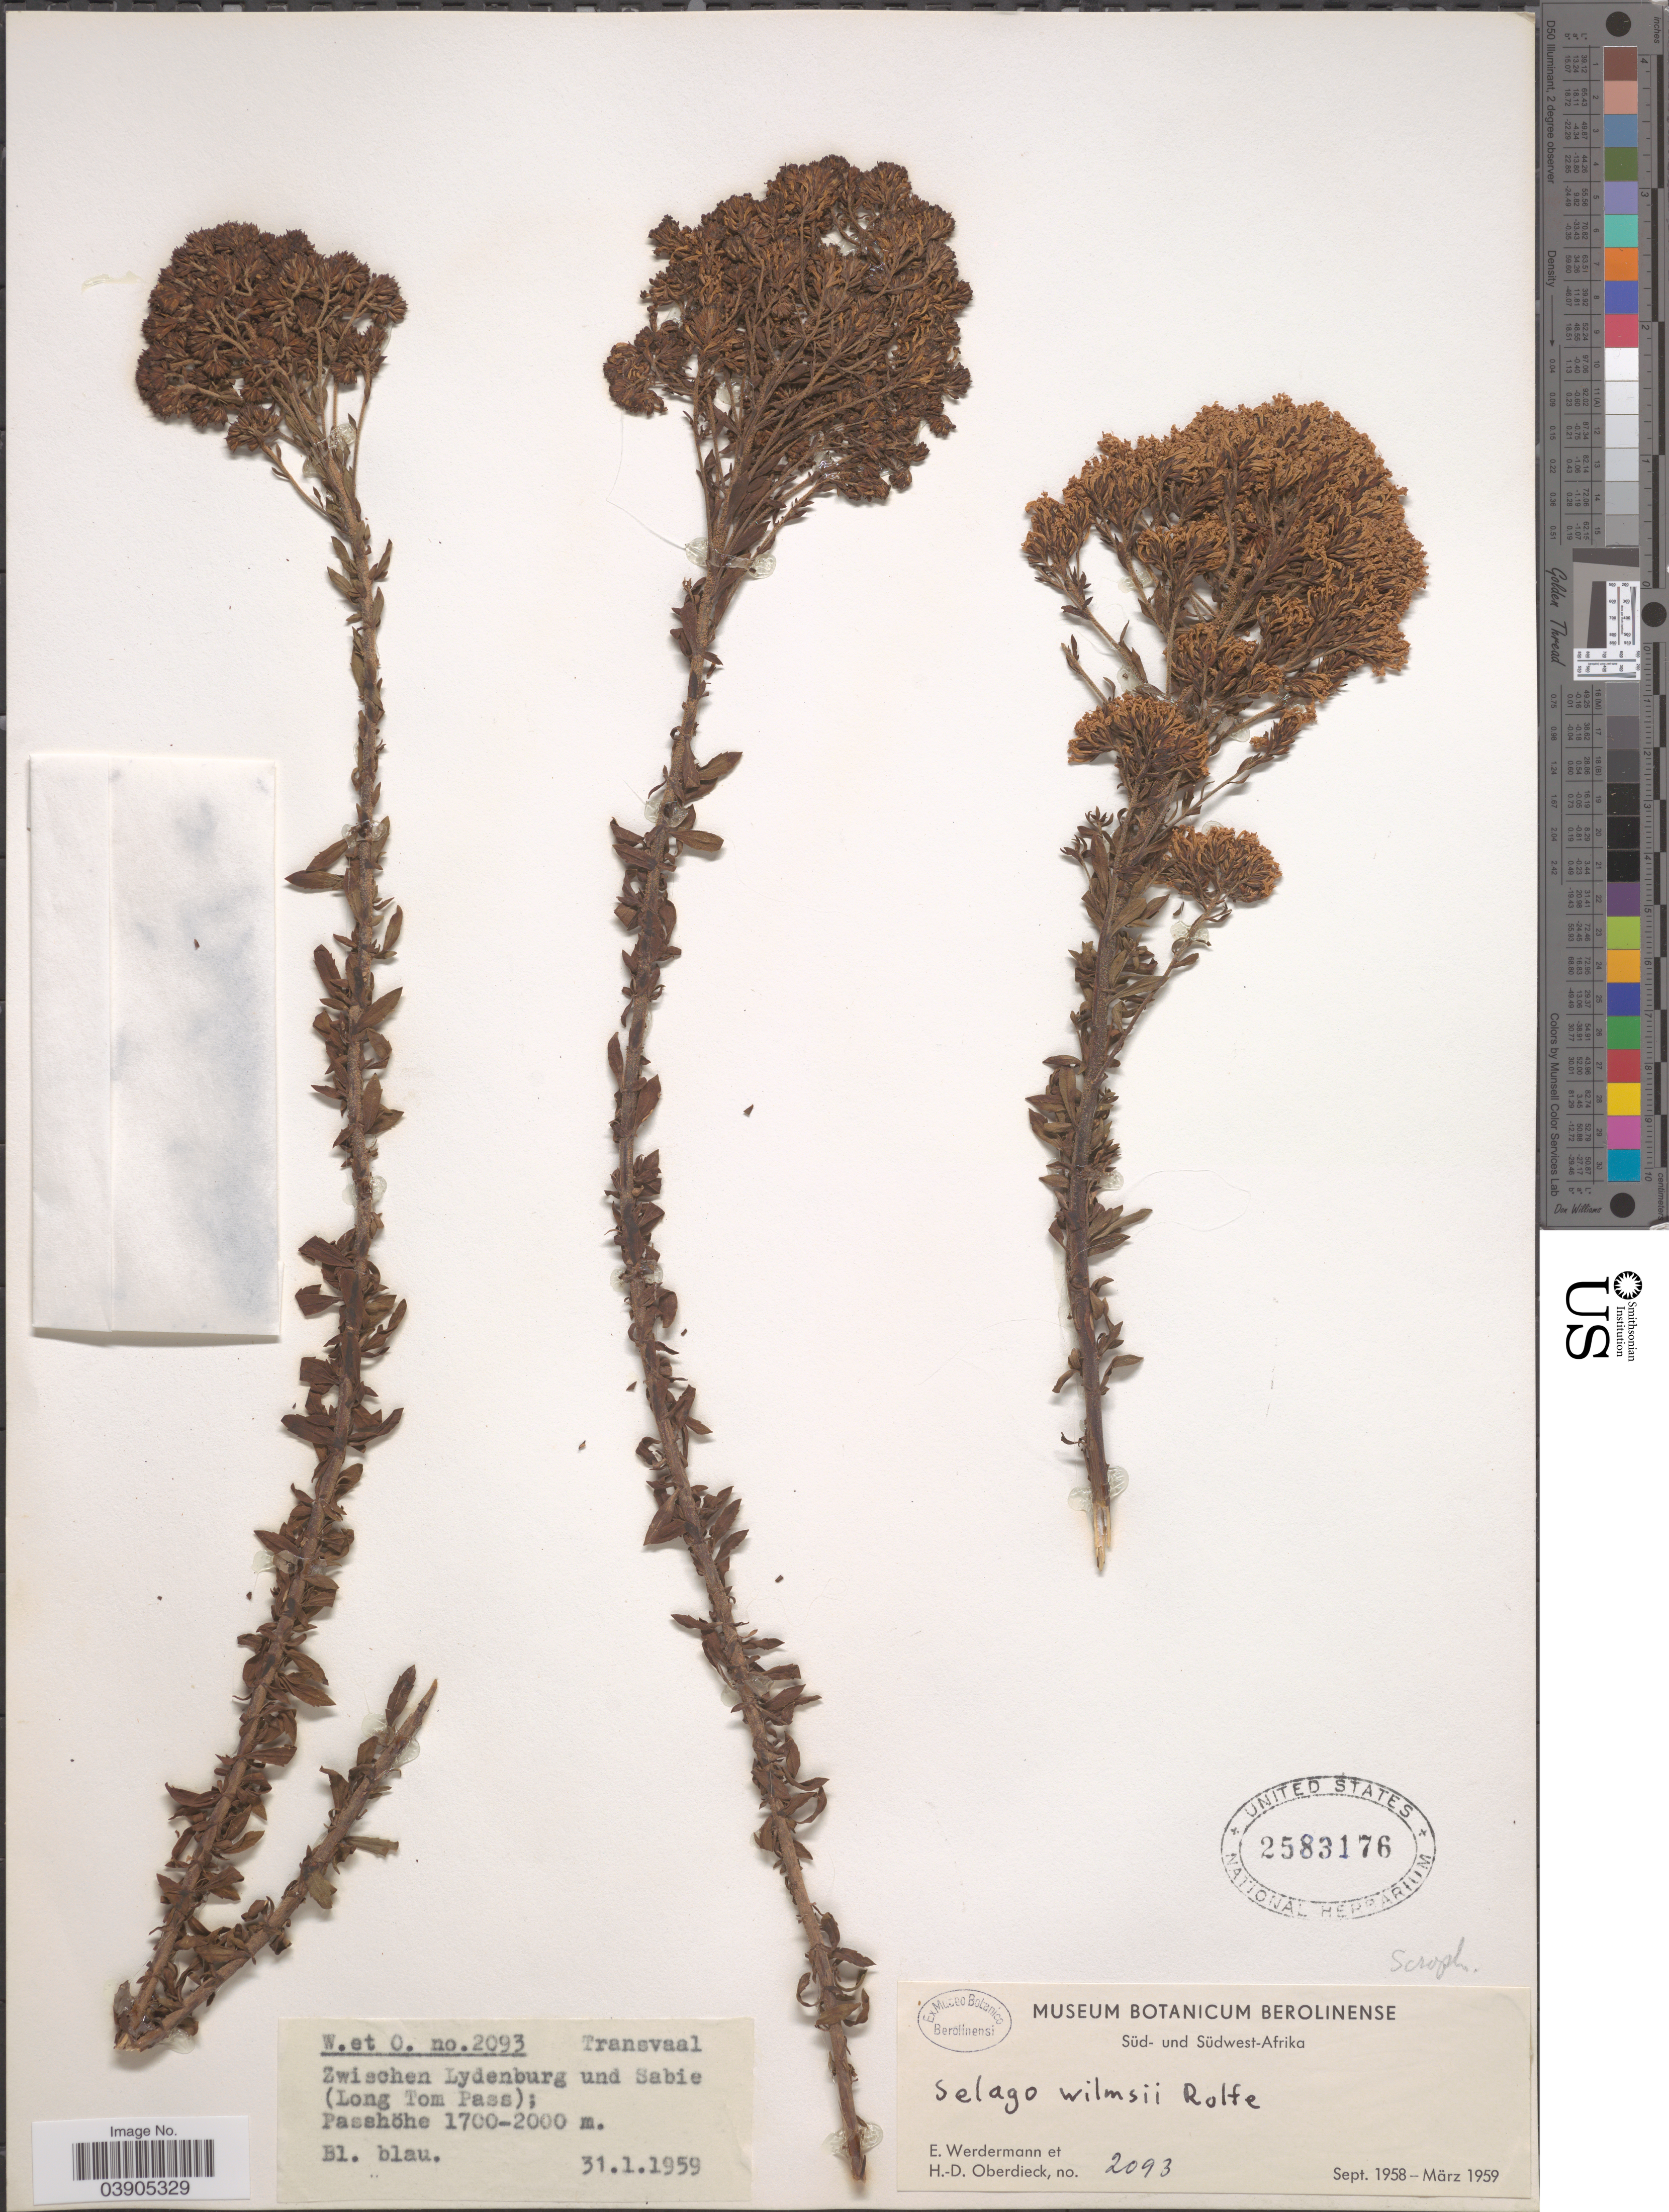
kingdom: Plantae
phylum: Tracheophyta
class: Magnoliopsida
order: Lamiales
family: Scrophulariaceae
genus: Selago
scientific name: Selago wilmsii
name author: Rolfe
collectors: E. Werdermann & H. Oberdieck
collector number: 2093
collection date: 1959-01-31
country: South Africa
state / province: Mpumalanga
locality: Transvaal. Zwischen Lydenburg und Sabie (Long Tom Pass); Passhöhe.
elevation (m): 1700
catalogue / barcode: US 2583176